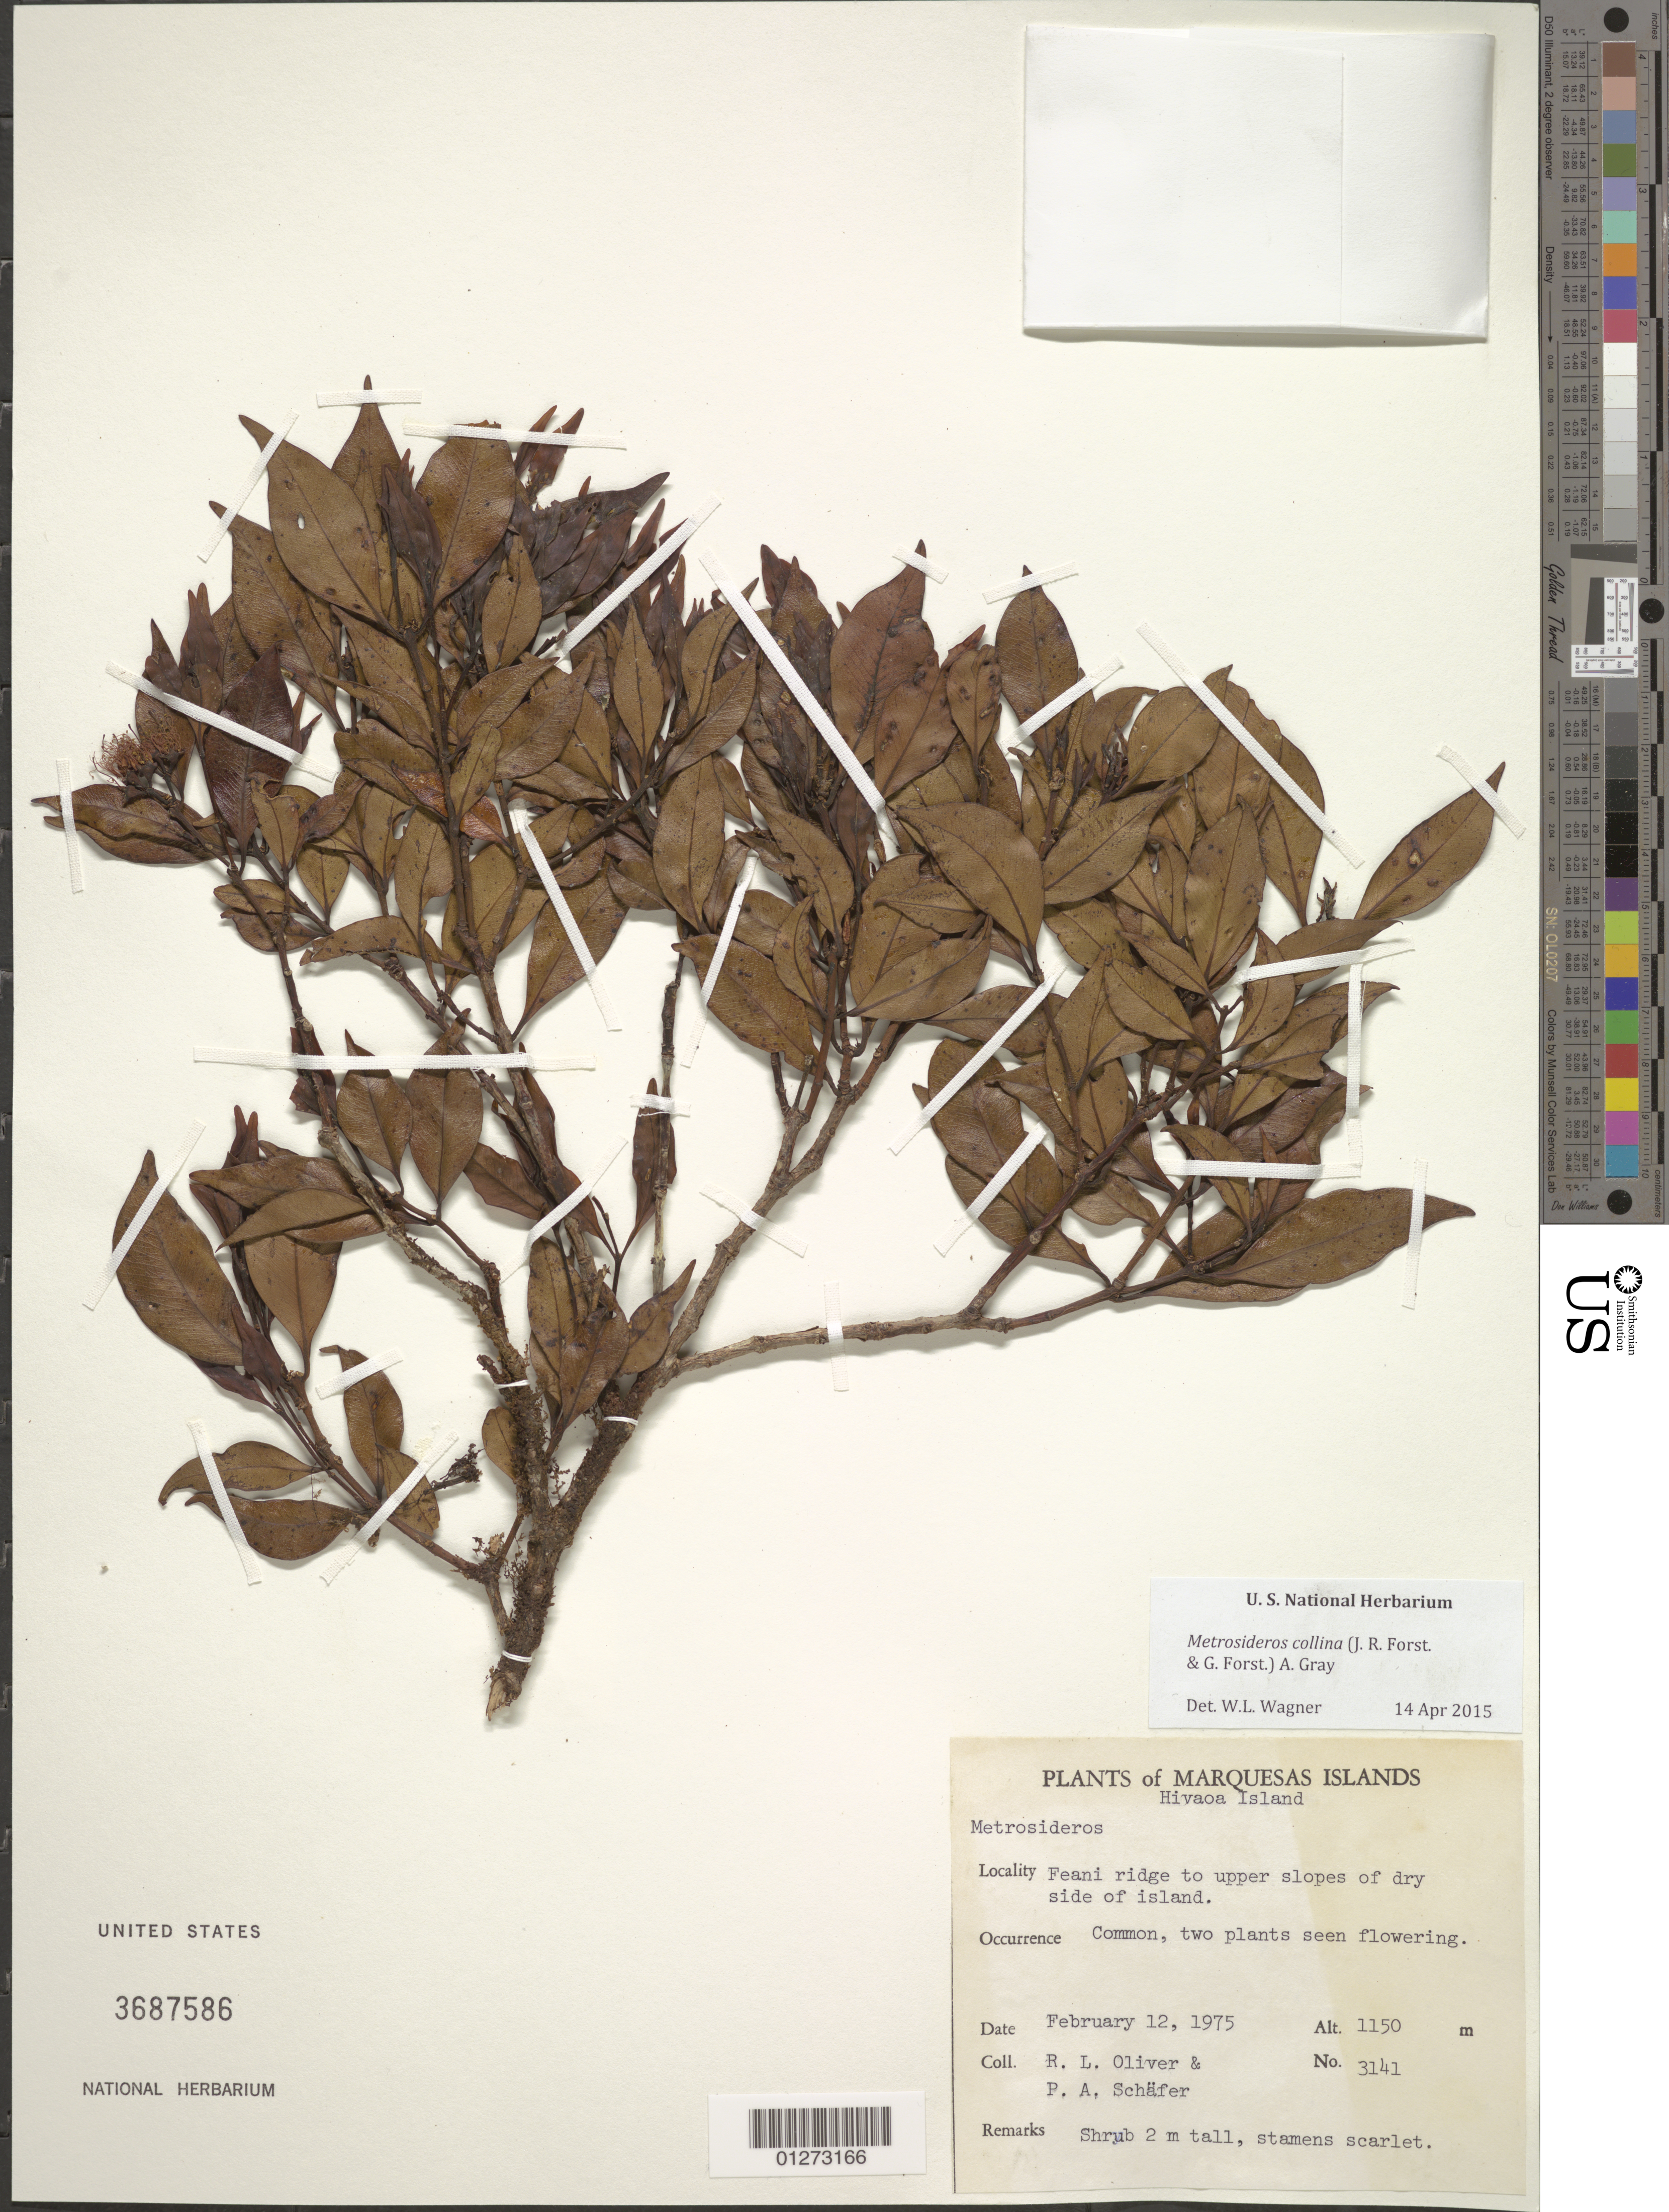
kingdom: Plantae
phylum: Tracheophyta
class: Magnoliopsida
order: Myrtales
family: Myrtaceae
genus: Metrosideros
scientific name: Metrosideros collina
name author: (J.R. Forst. & G. Forst.) A. Gray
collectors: R. L. Oliver & P. A. Schäfer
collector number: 3141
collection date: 1975-02-12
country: French Polynesia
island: Hiva Oa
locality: Feani ridge to upper slopes of dry side of island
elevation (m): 1150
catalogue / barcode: US 3687586